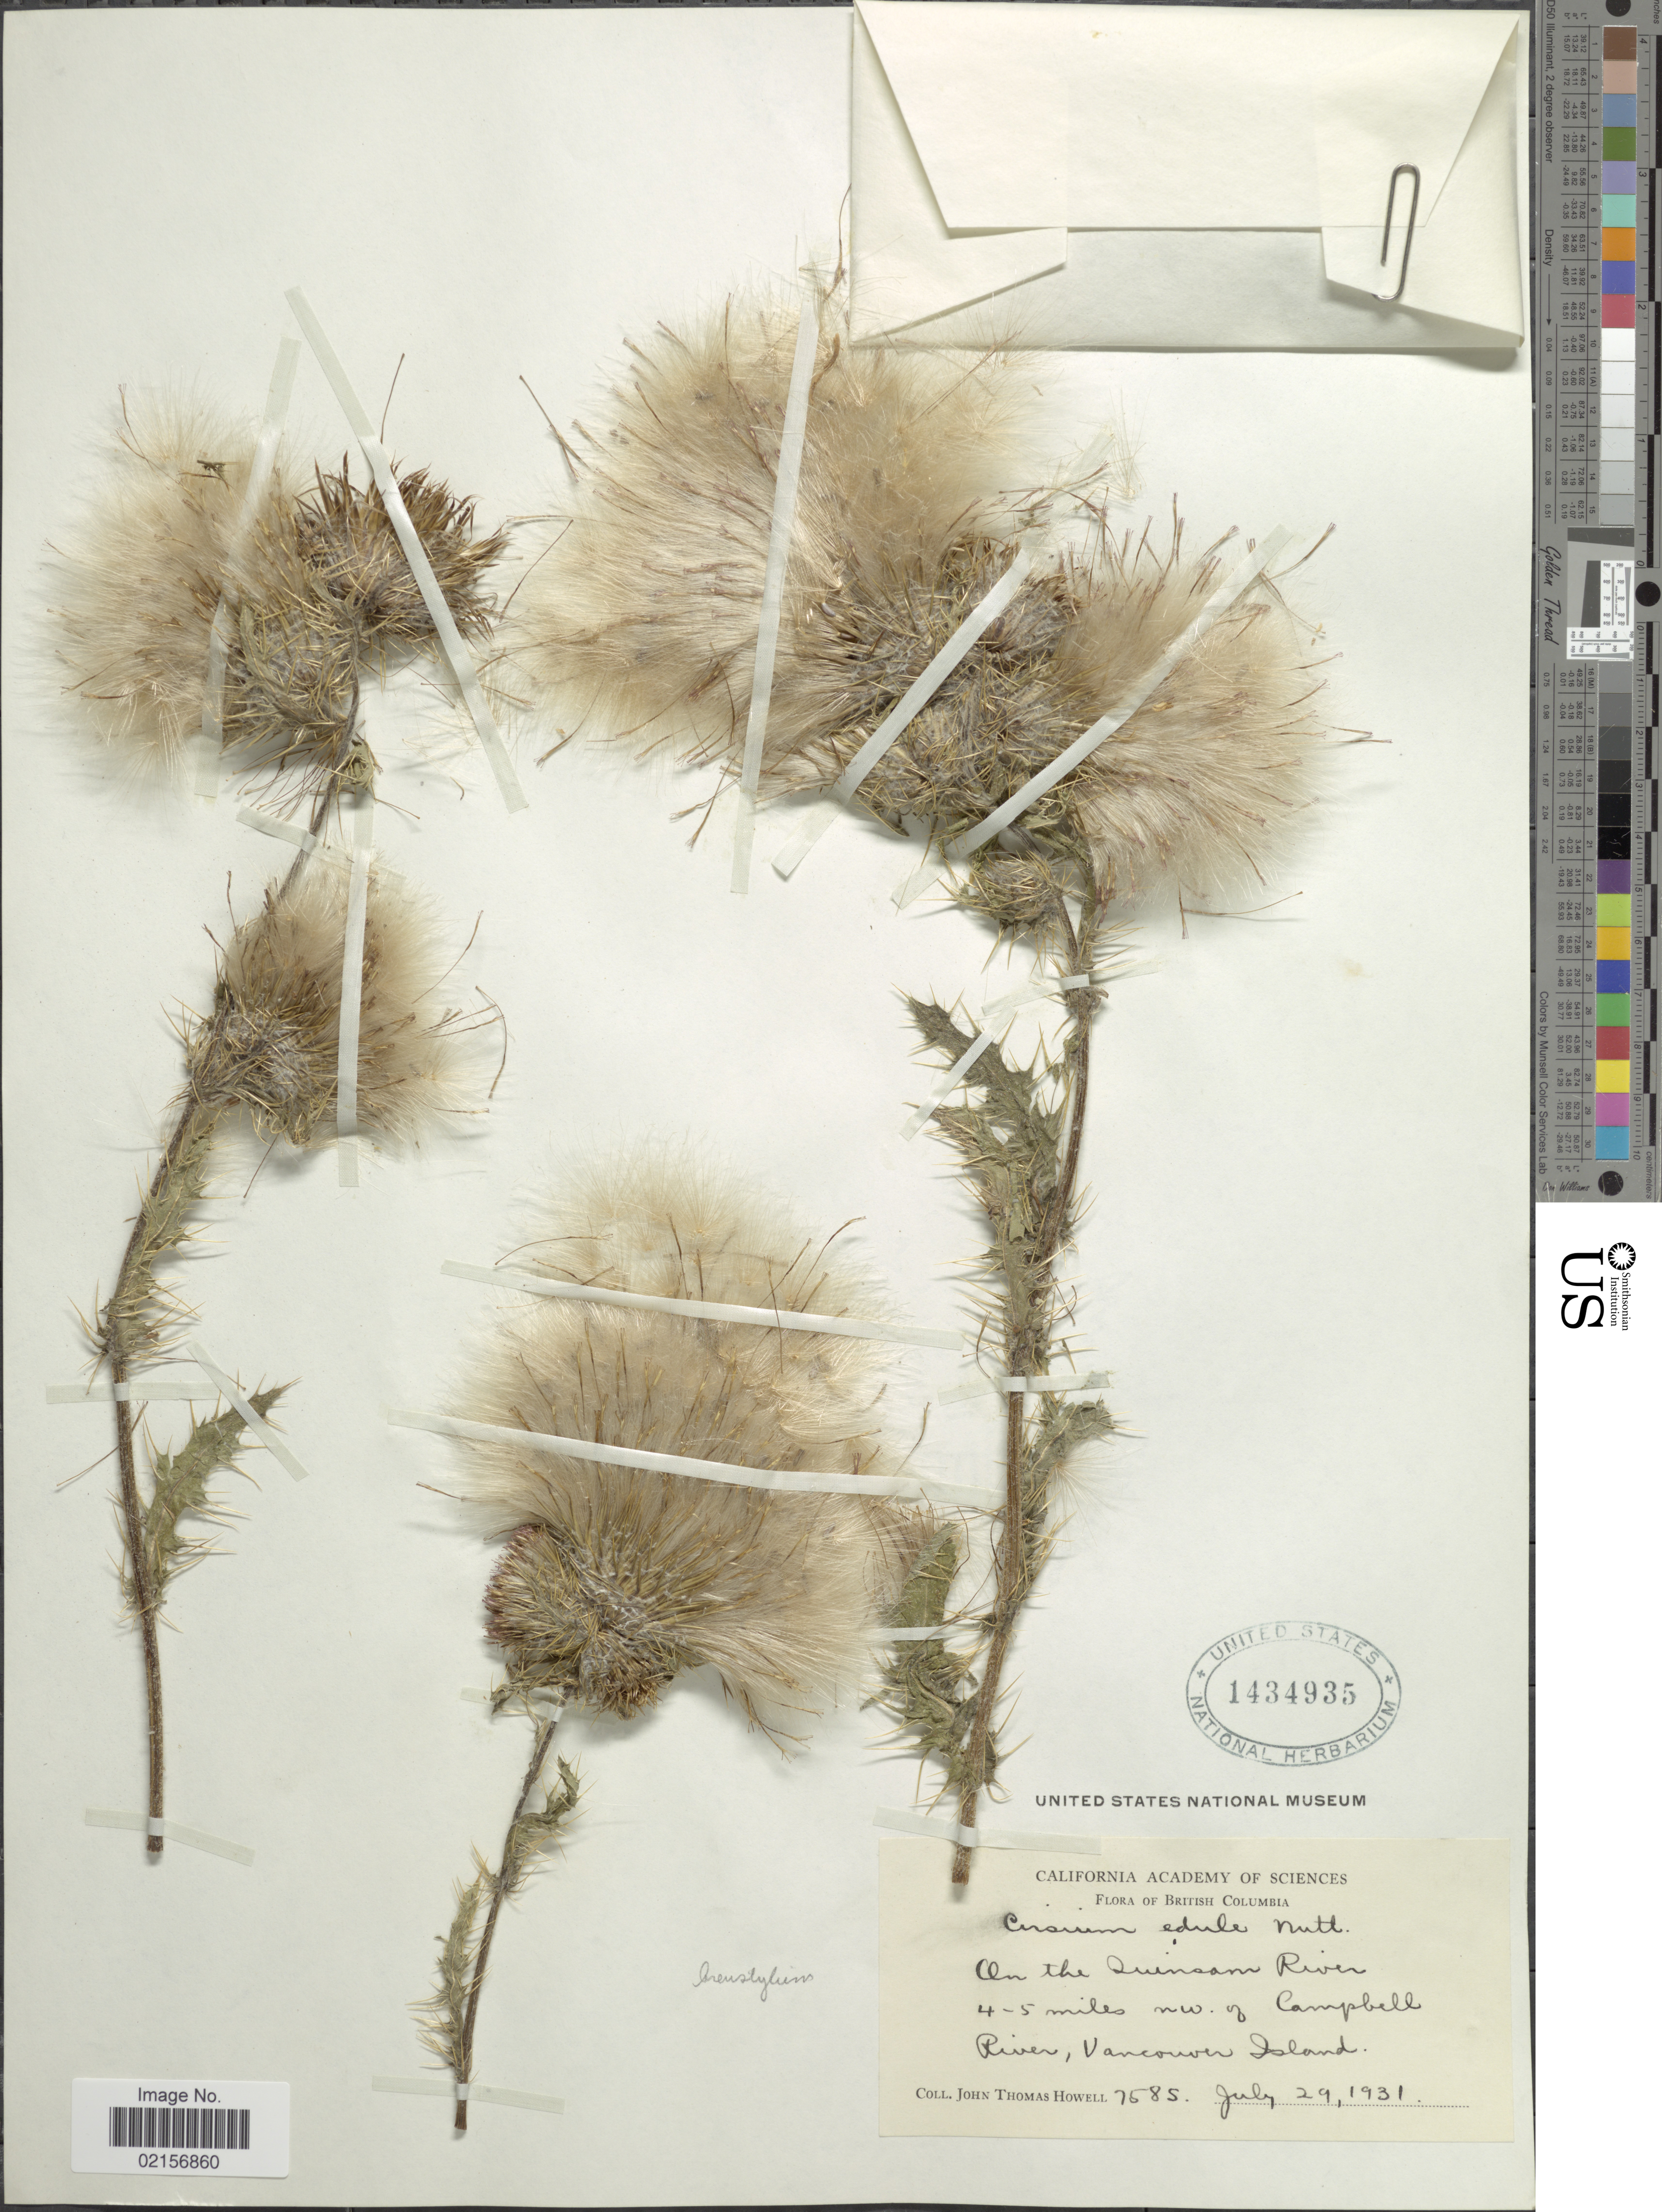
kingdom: Plantae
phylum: Tracheophyta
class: Magnoliopsida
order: Asterales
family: Asteraceae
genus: Cirsium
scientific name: Cirsium edule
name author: Nutt.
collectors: J. T. Howell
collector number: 7585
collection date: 1931-07-29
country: Canada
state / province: British Columbia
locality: On the Quinsam River, 4-5 miles nw. of Campbell River, Vancouver Island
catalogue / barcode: US 1434935